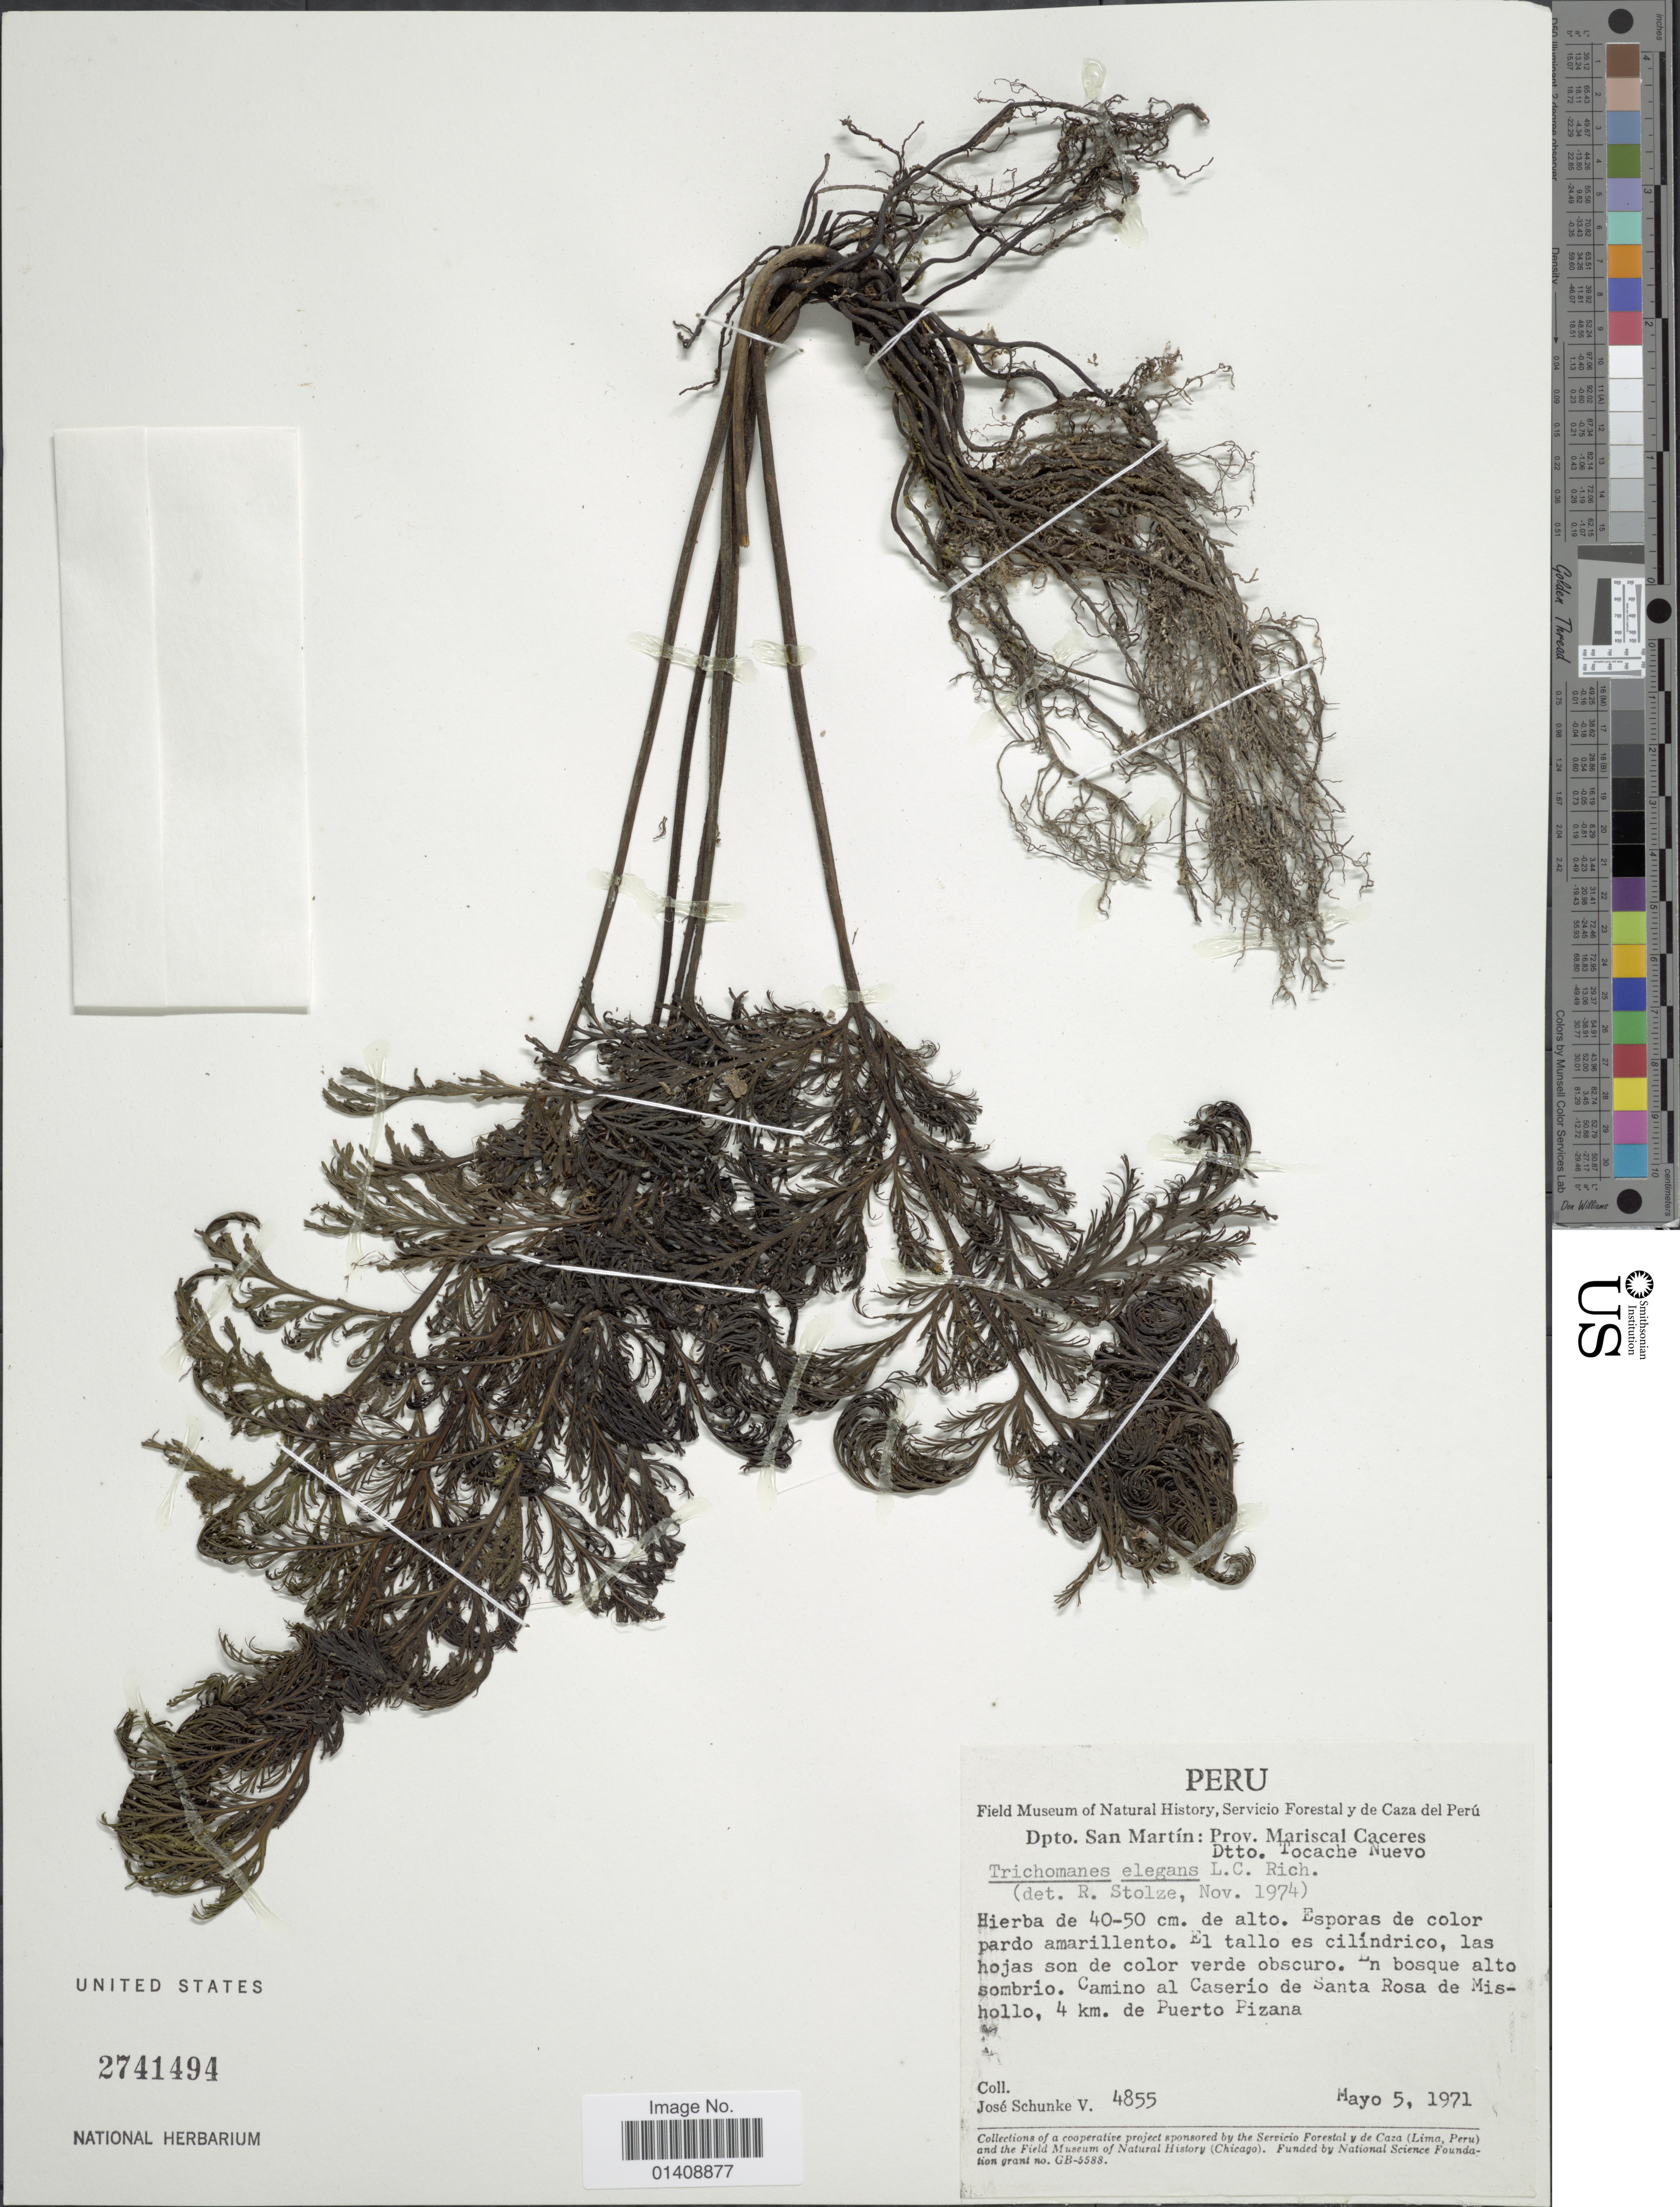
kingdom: Plantae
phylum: Tracheophyta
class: Polypodiopsida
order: Hymenophyllales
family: Hymenophyllaceae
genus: Trichomanes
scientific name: Trichomanes elegans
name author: Rich.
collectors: J. Schunke Vigo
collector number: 4855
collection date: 1971-05-05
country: Peru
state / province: San Martín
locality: Prov. Mariscal Caceres. Dtto. Tocache Nuevo. Camino al Caserio de Santa Rosa de Mishollo, 4 km. de Puerto Pizana.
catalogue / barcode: US 2741494